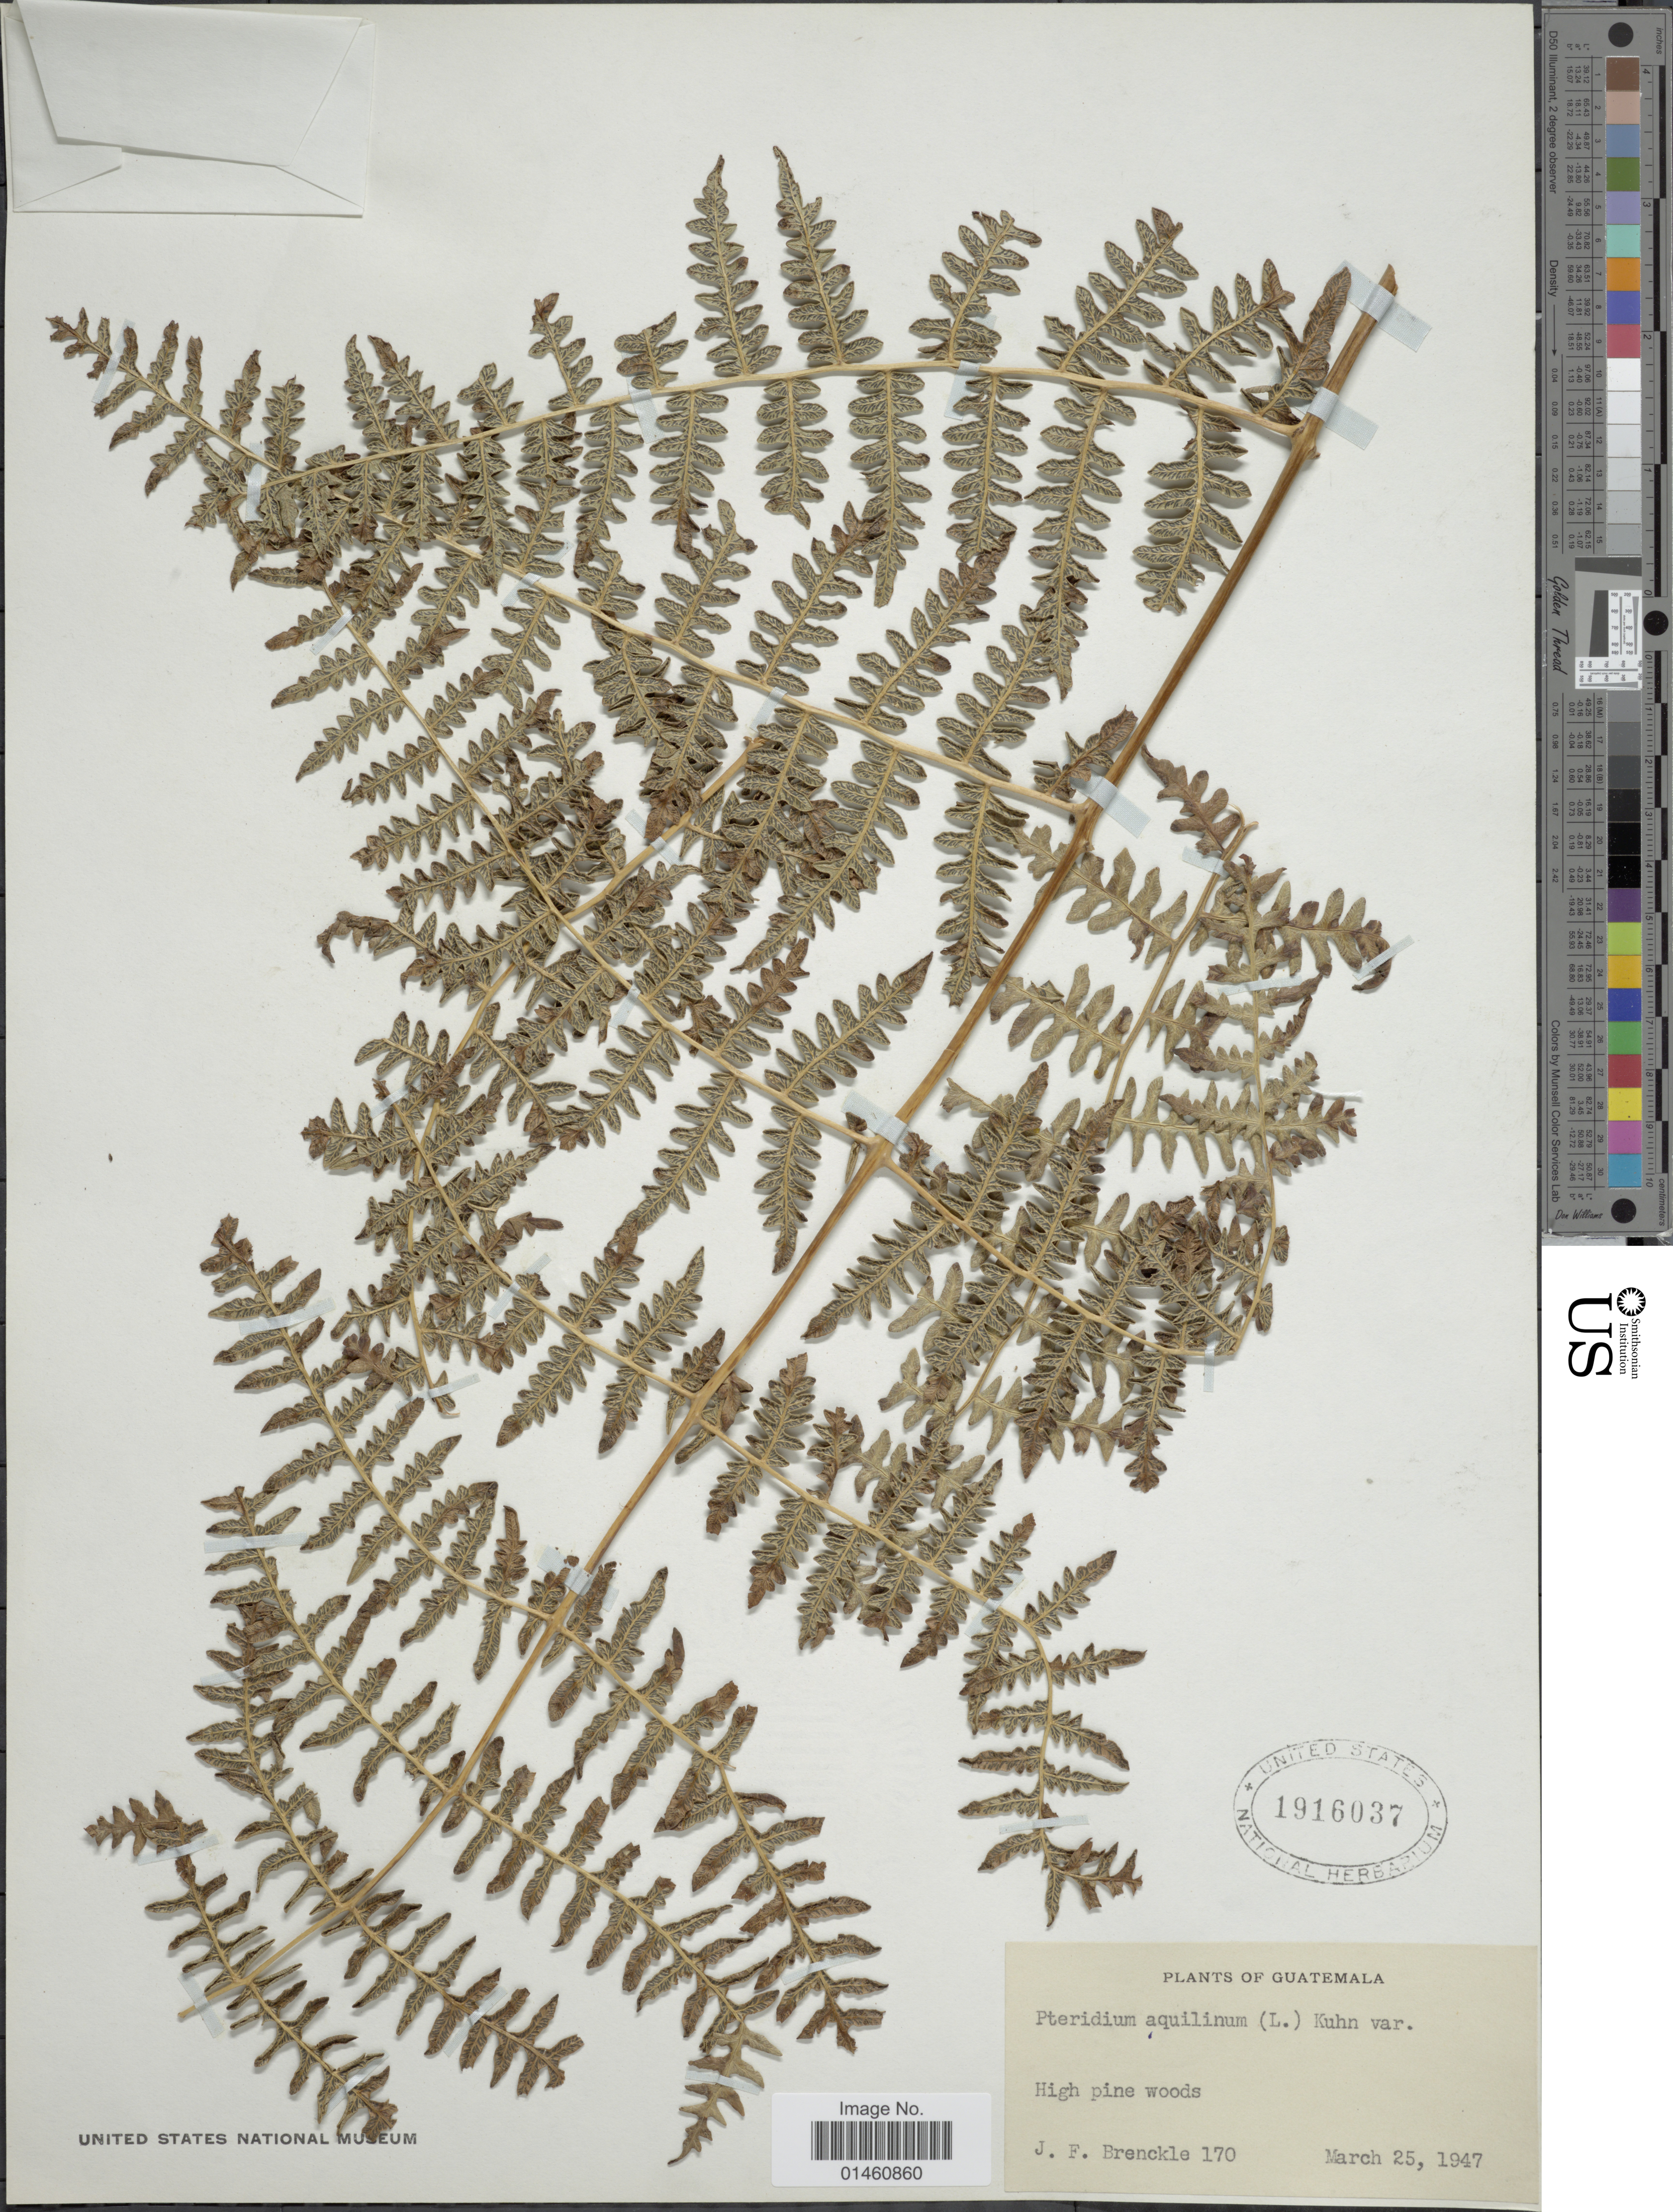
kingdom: Plantae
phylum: Tracheophyta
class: Polypodiopsida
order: Polypodiales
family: Dennstaedtiaceae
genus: Pteridium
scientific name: Pteridium aquilinum var. feei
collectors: J. Brenckle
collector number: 170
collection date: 1947-03-25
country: Guatemala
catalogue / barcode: US 1916037